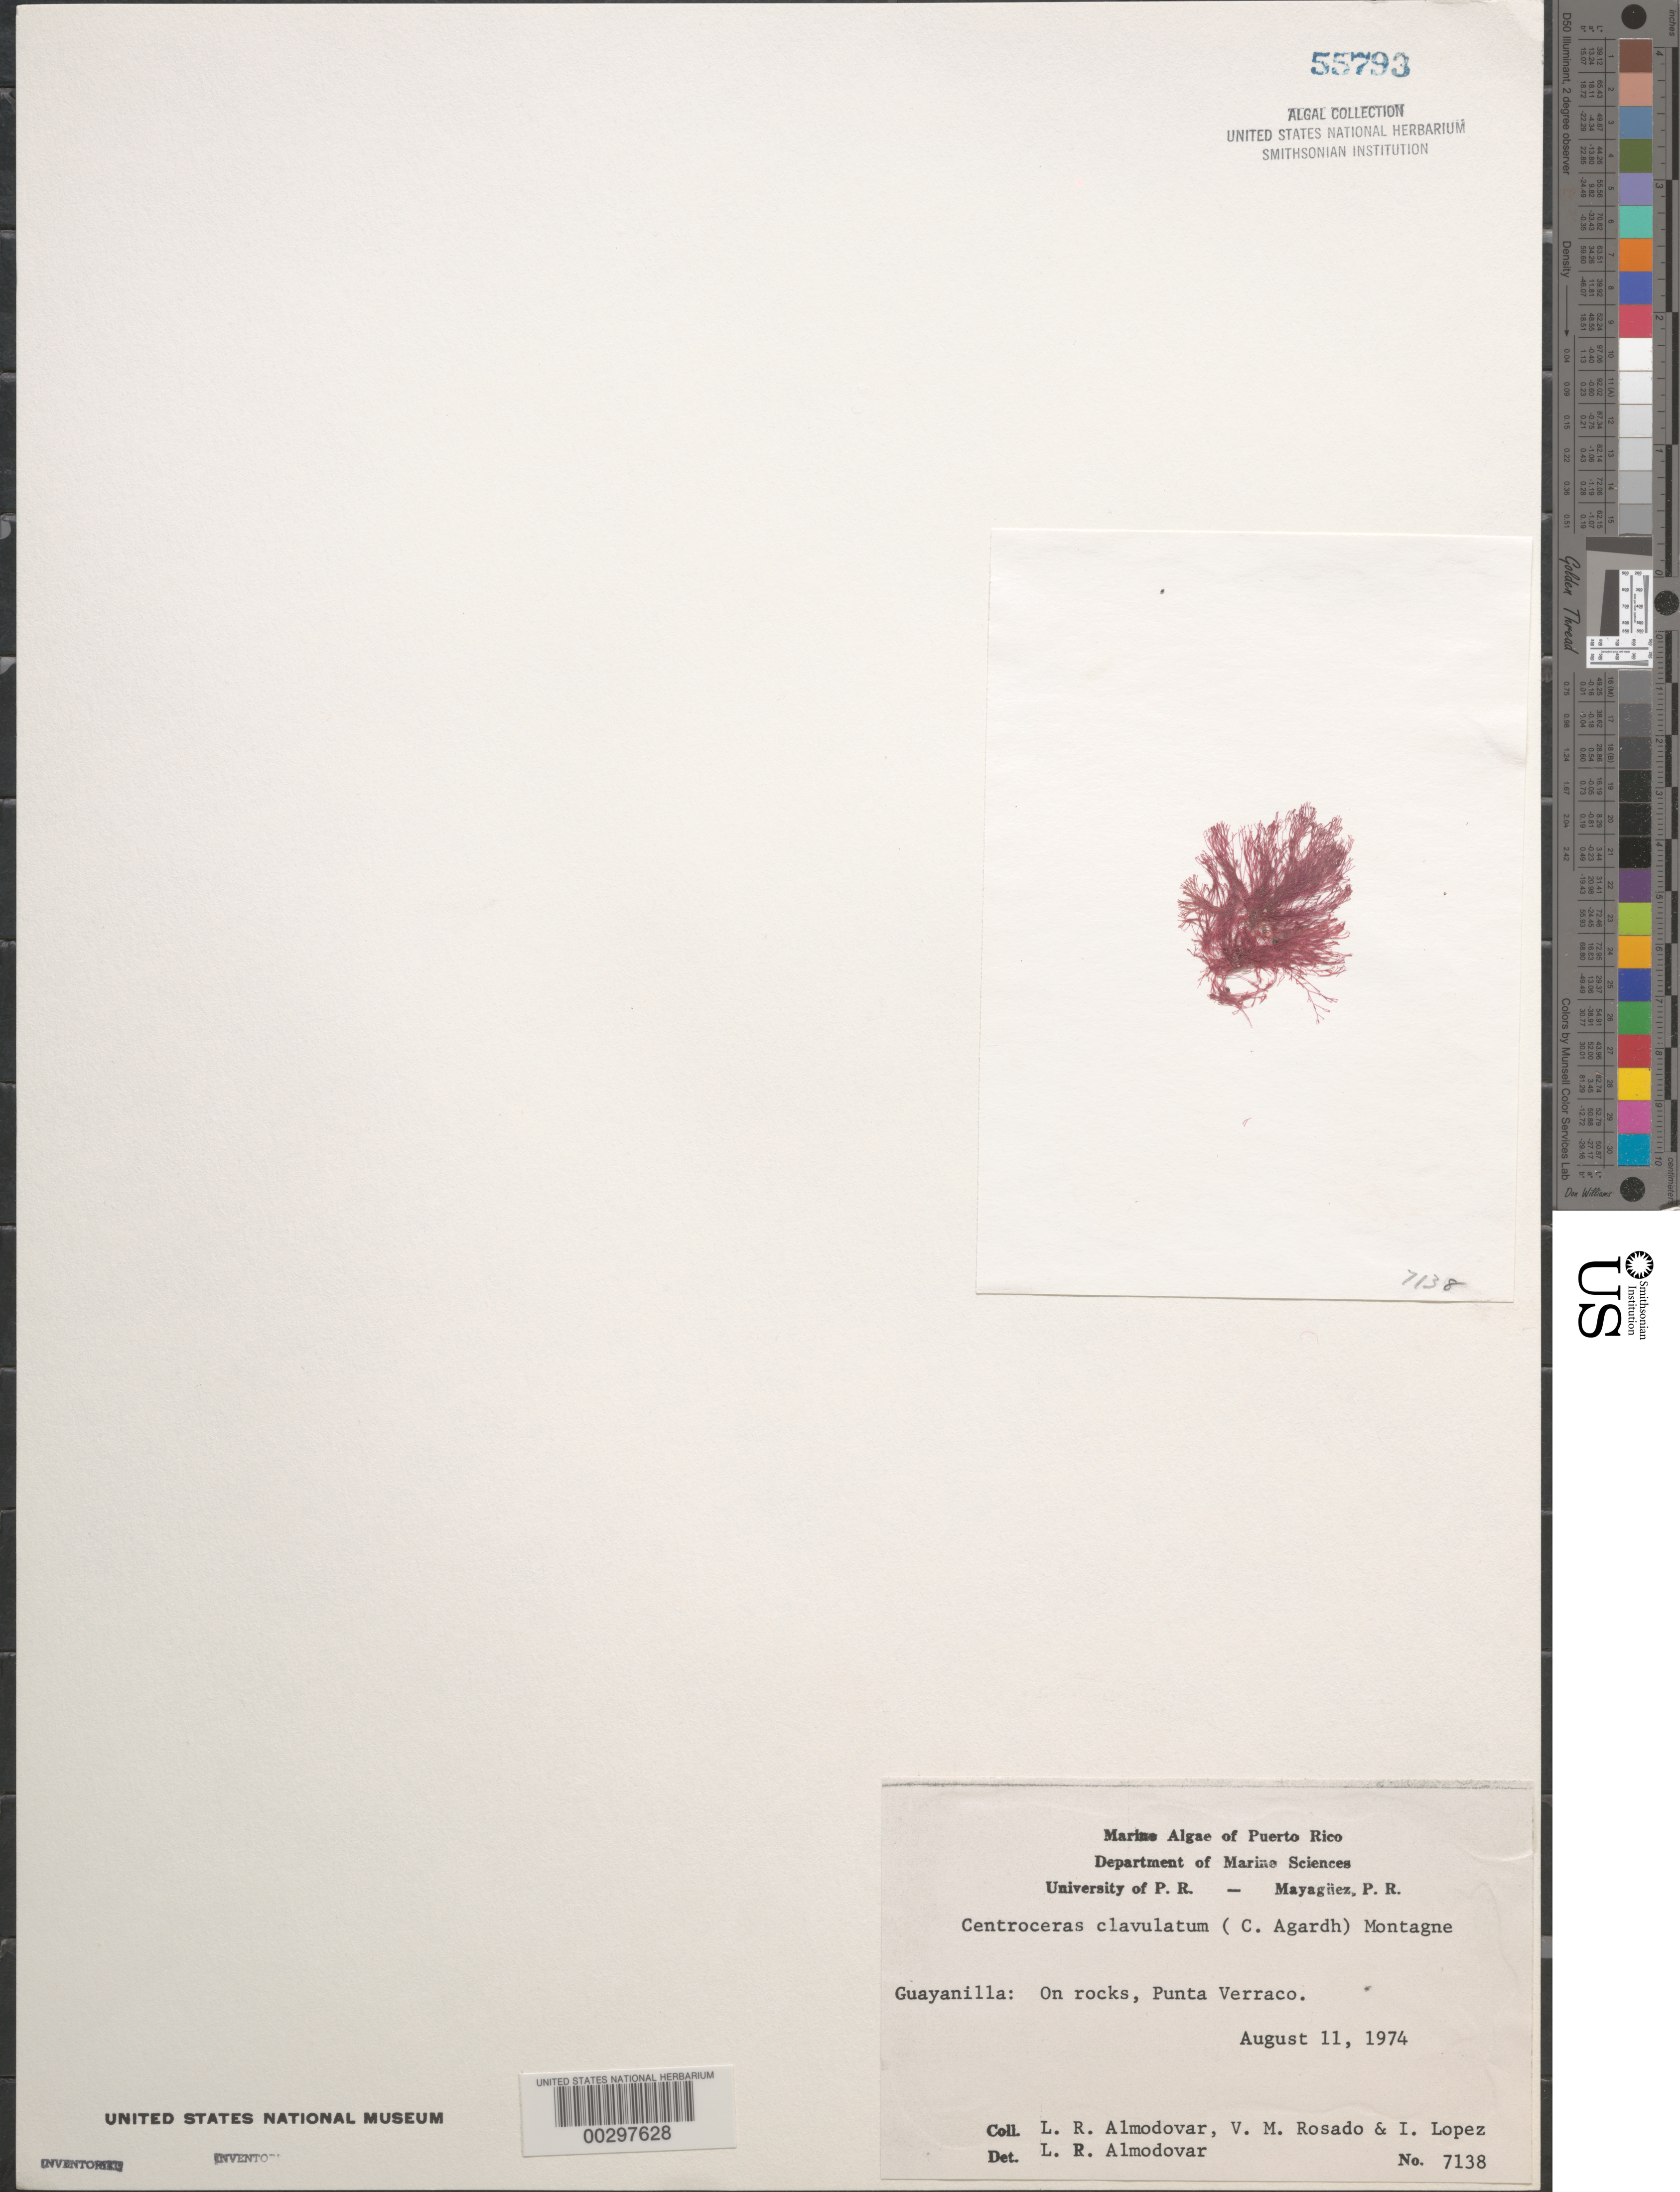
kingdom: Plantae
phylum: Rhodophyta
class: Florideophyceae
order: Ceramiales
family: Ceramiaceae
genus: Centroceras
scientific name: Centroceras clavulatum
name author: (C. Agardh) Mont.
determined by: Almodovar, L. R.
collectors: L. Almodovar, V. Rosado & I. Lopéz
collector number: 7138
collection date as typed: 11 Aug 1974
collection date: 1974-08-11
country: Puerto Rico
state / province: Guayanilla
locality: Punta verraco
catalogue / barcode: US 55793